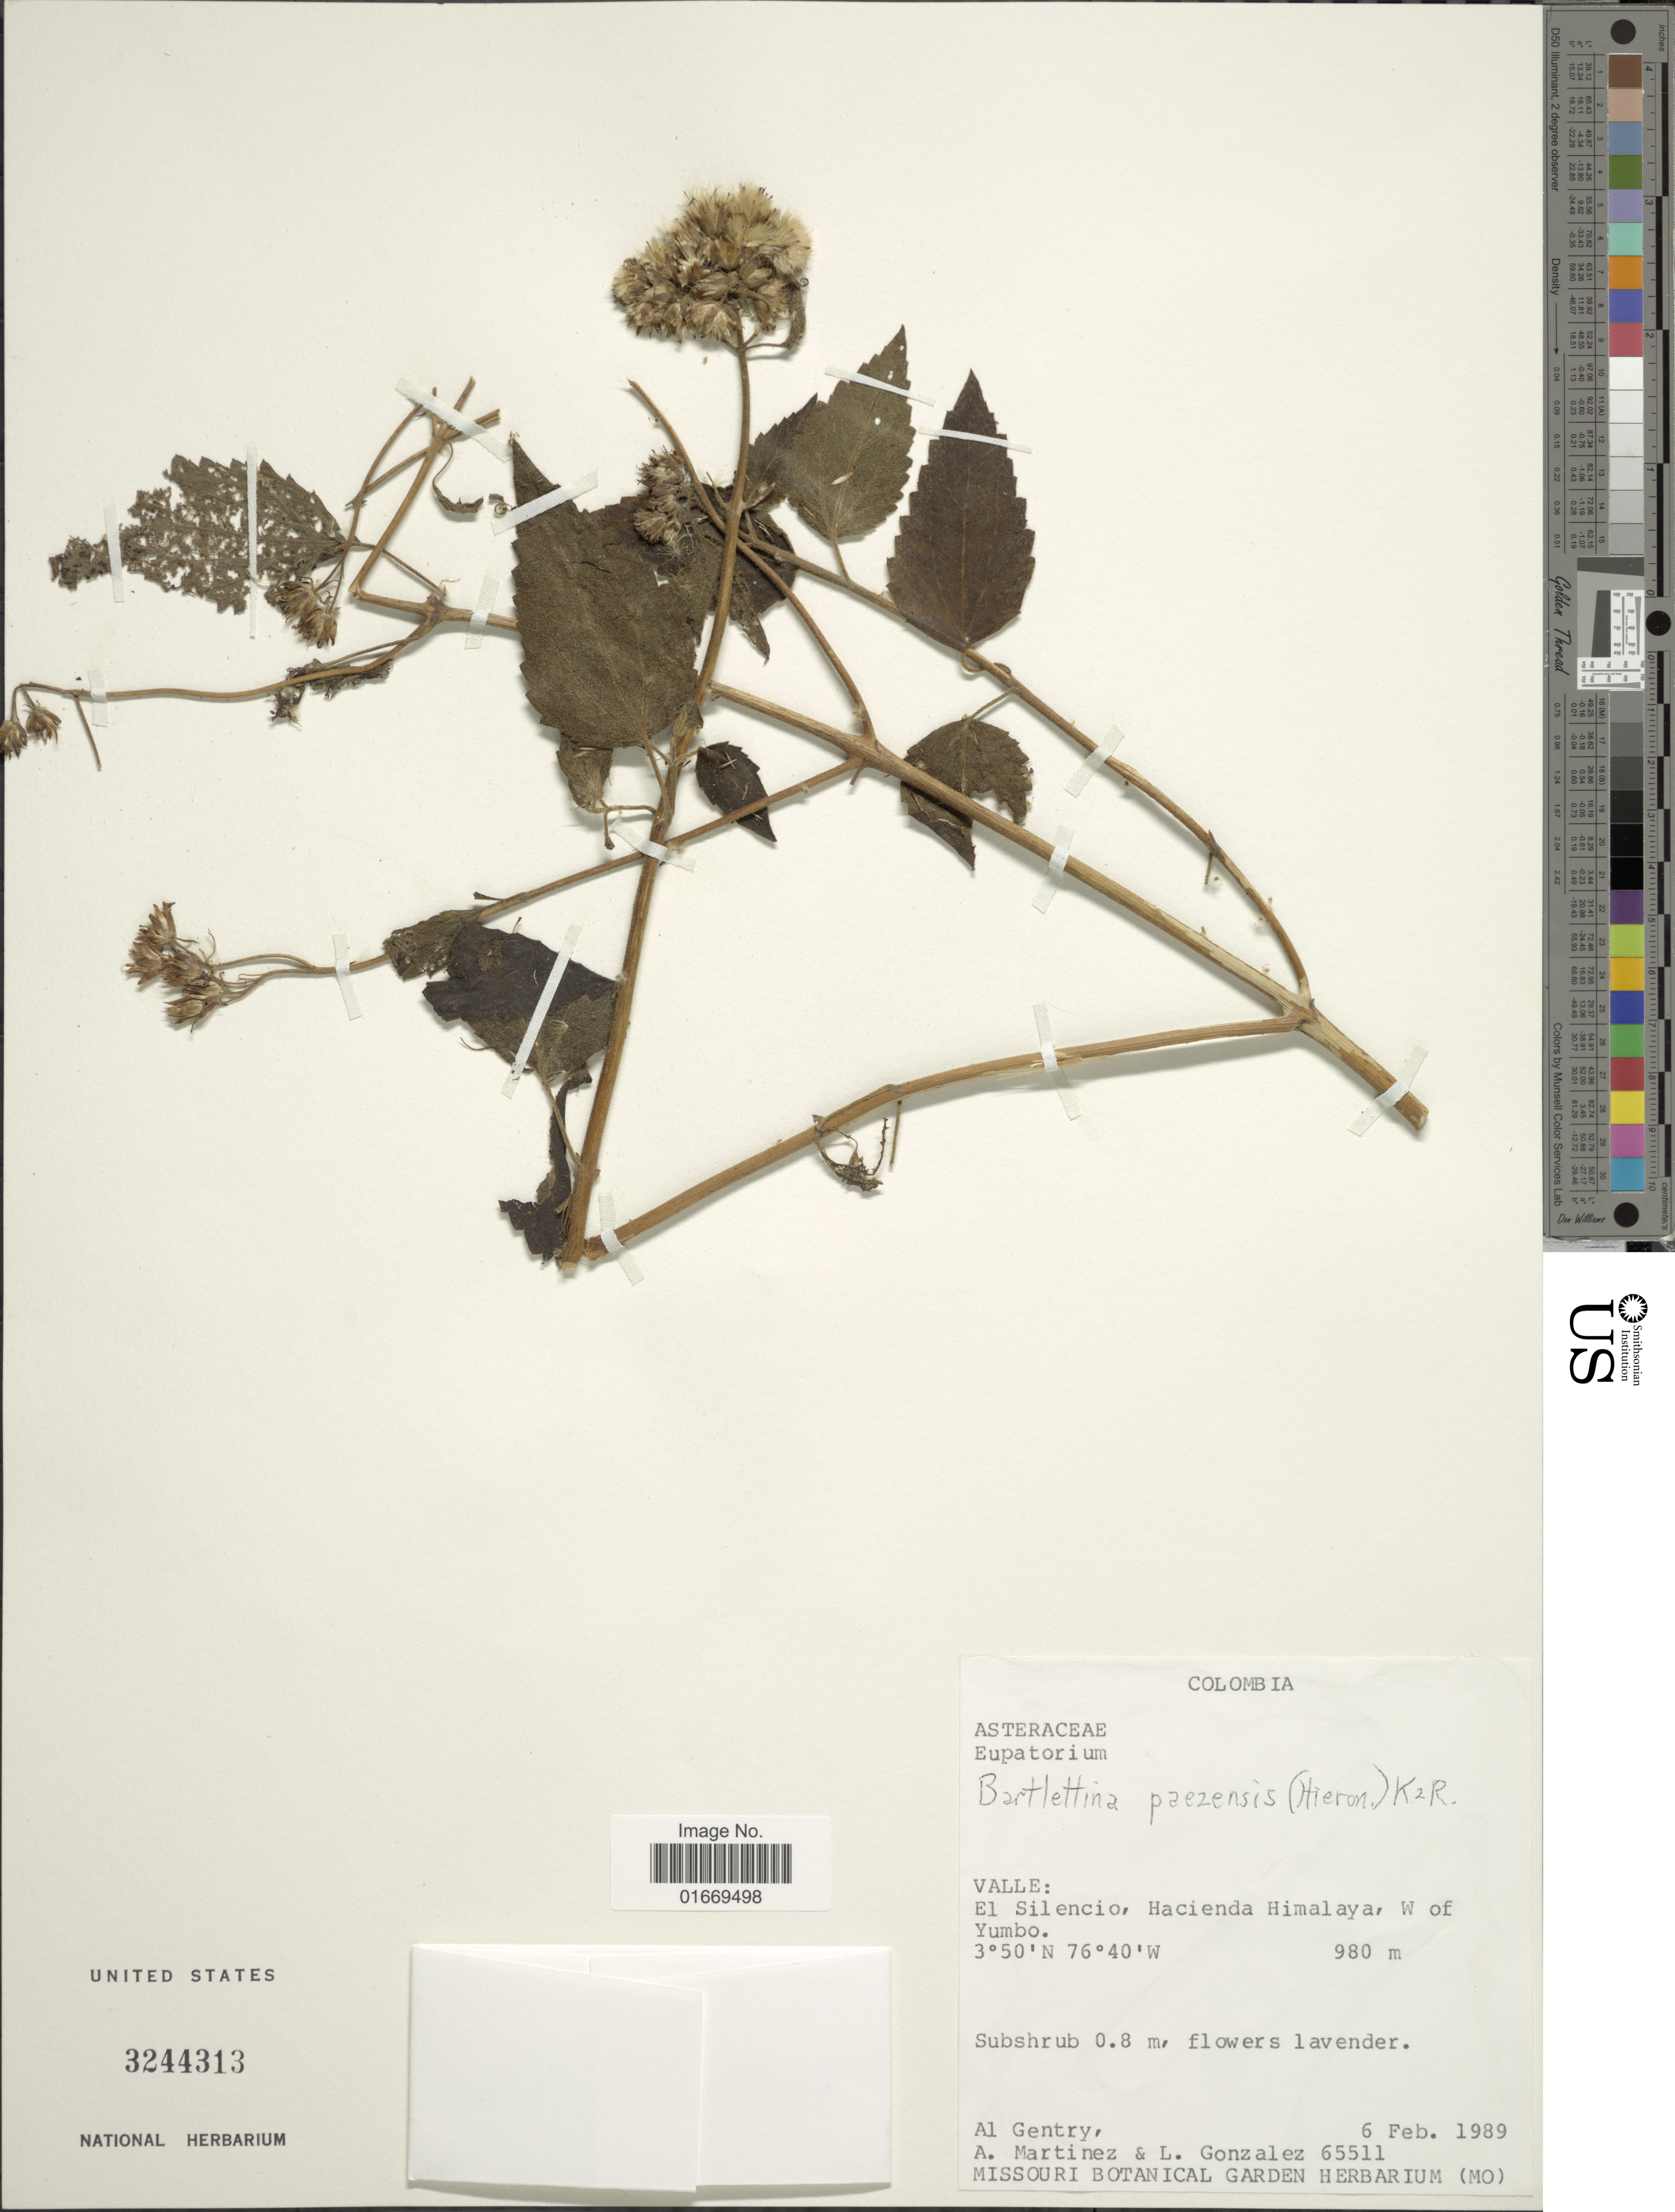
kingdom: Plantae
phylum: Tracheophyta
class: Magnoliopsida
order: Asterales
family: Asteraceae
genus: Bartlettina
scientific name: Bartlettina paezensis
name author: (Hieron.) R.M. King & H. Rob.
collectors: A. H. Gentry, A. Martinez & L. Gonzalez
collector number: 65511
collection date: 1989-02-06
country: Colombia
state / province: Valle del Cauca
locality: Valle: El Silencio, Hacienda Himalaya, W of Yumbo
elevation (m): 980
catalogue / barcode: US 3244313